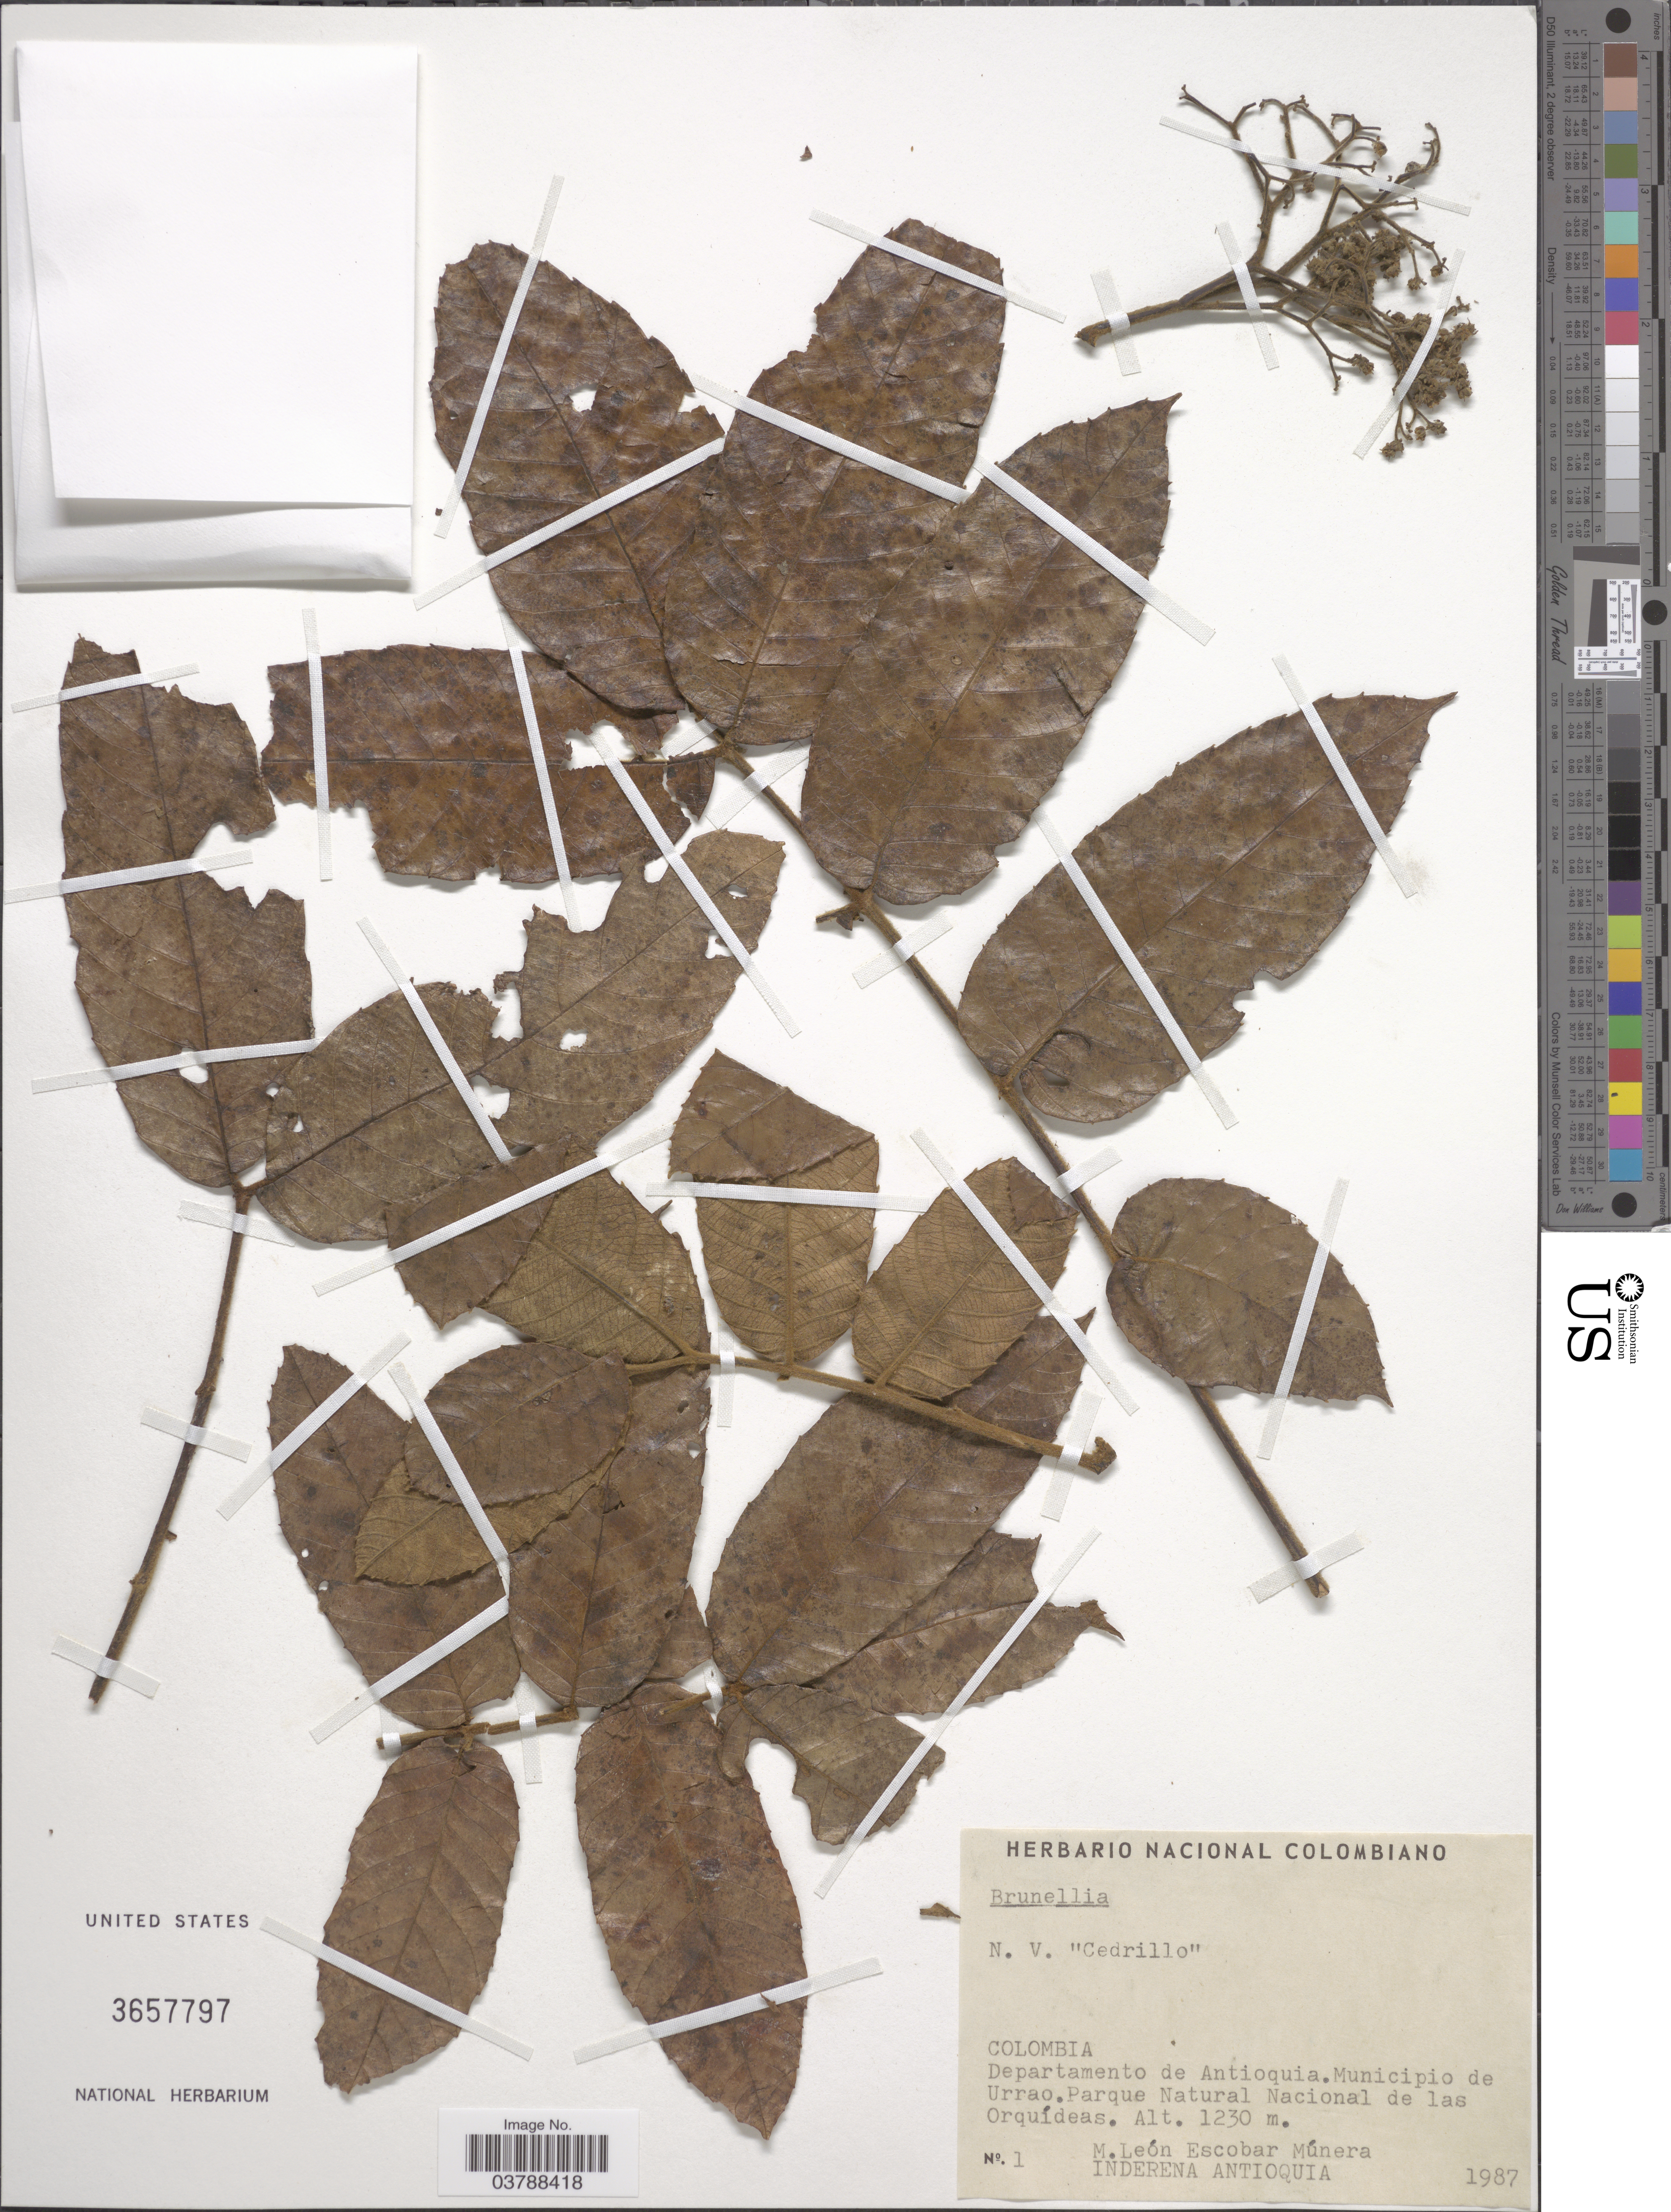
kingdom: Plantae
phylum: Tracheophyta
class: Magnoliopsida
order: Oxalidales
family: Brunelliaceae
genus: Brunellia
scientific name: Brunellia sp.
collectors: M. Escobar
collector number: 1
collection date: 1987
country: Colombia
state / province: Antioquia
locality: Departamento de Antioquio. Municipio de Urrao. Parque Natural Nacional de las Orquídeas.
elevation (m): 1230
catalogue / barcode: US 3657797